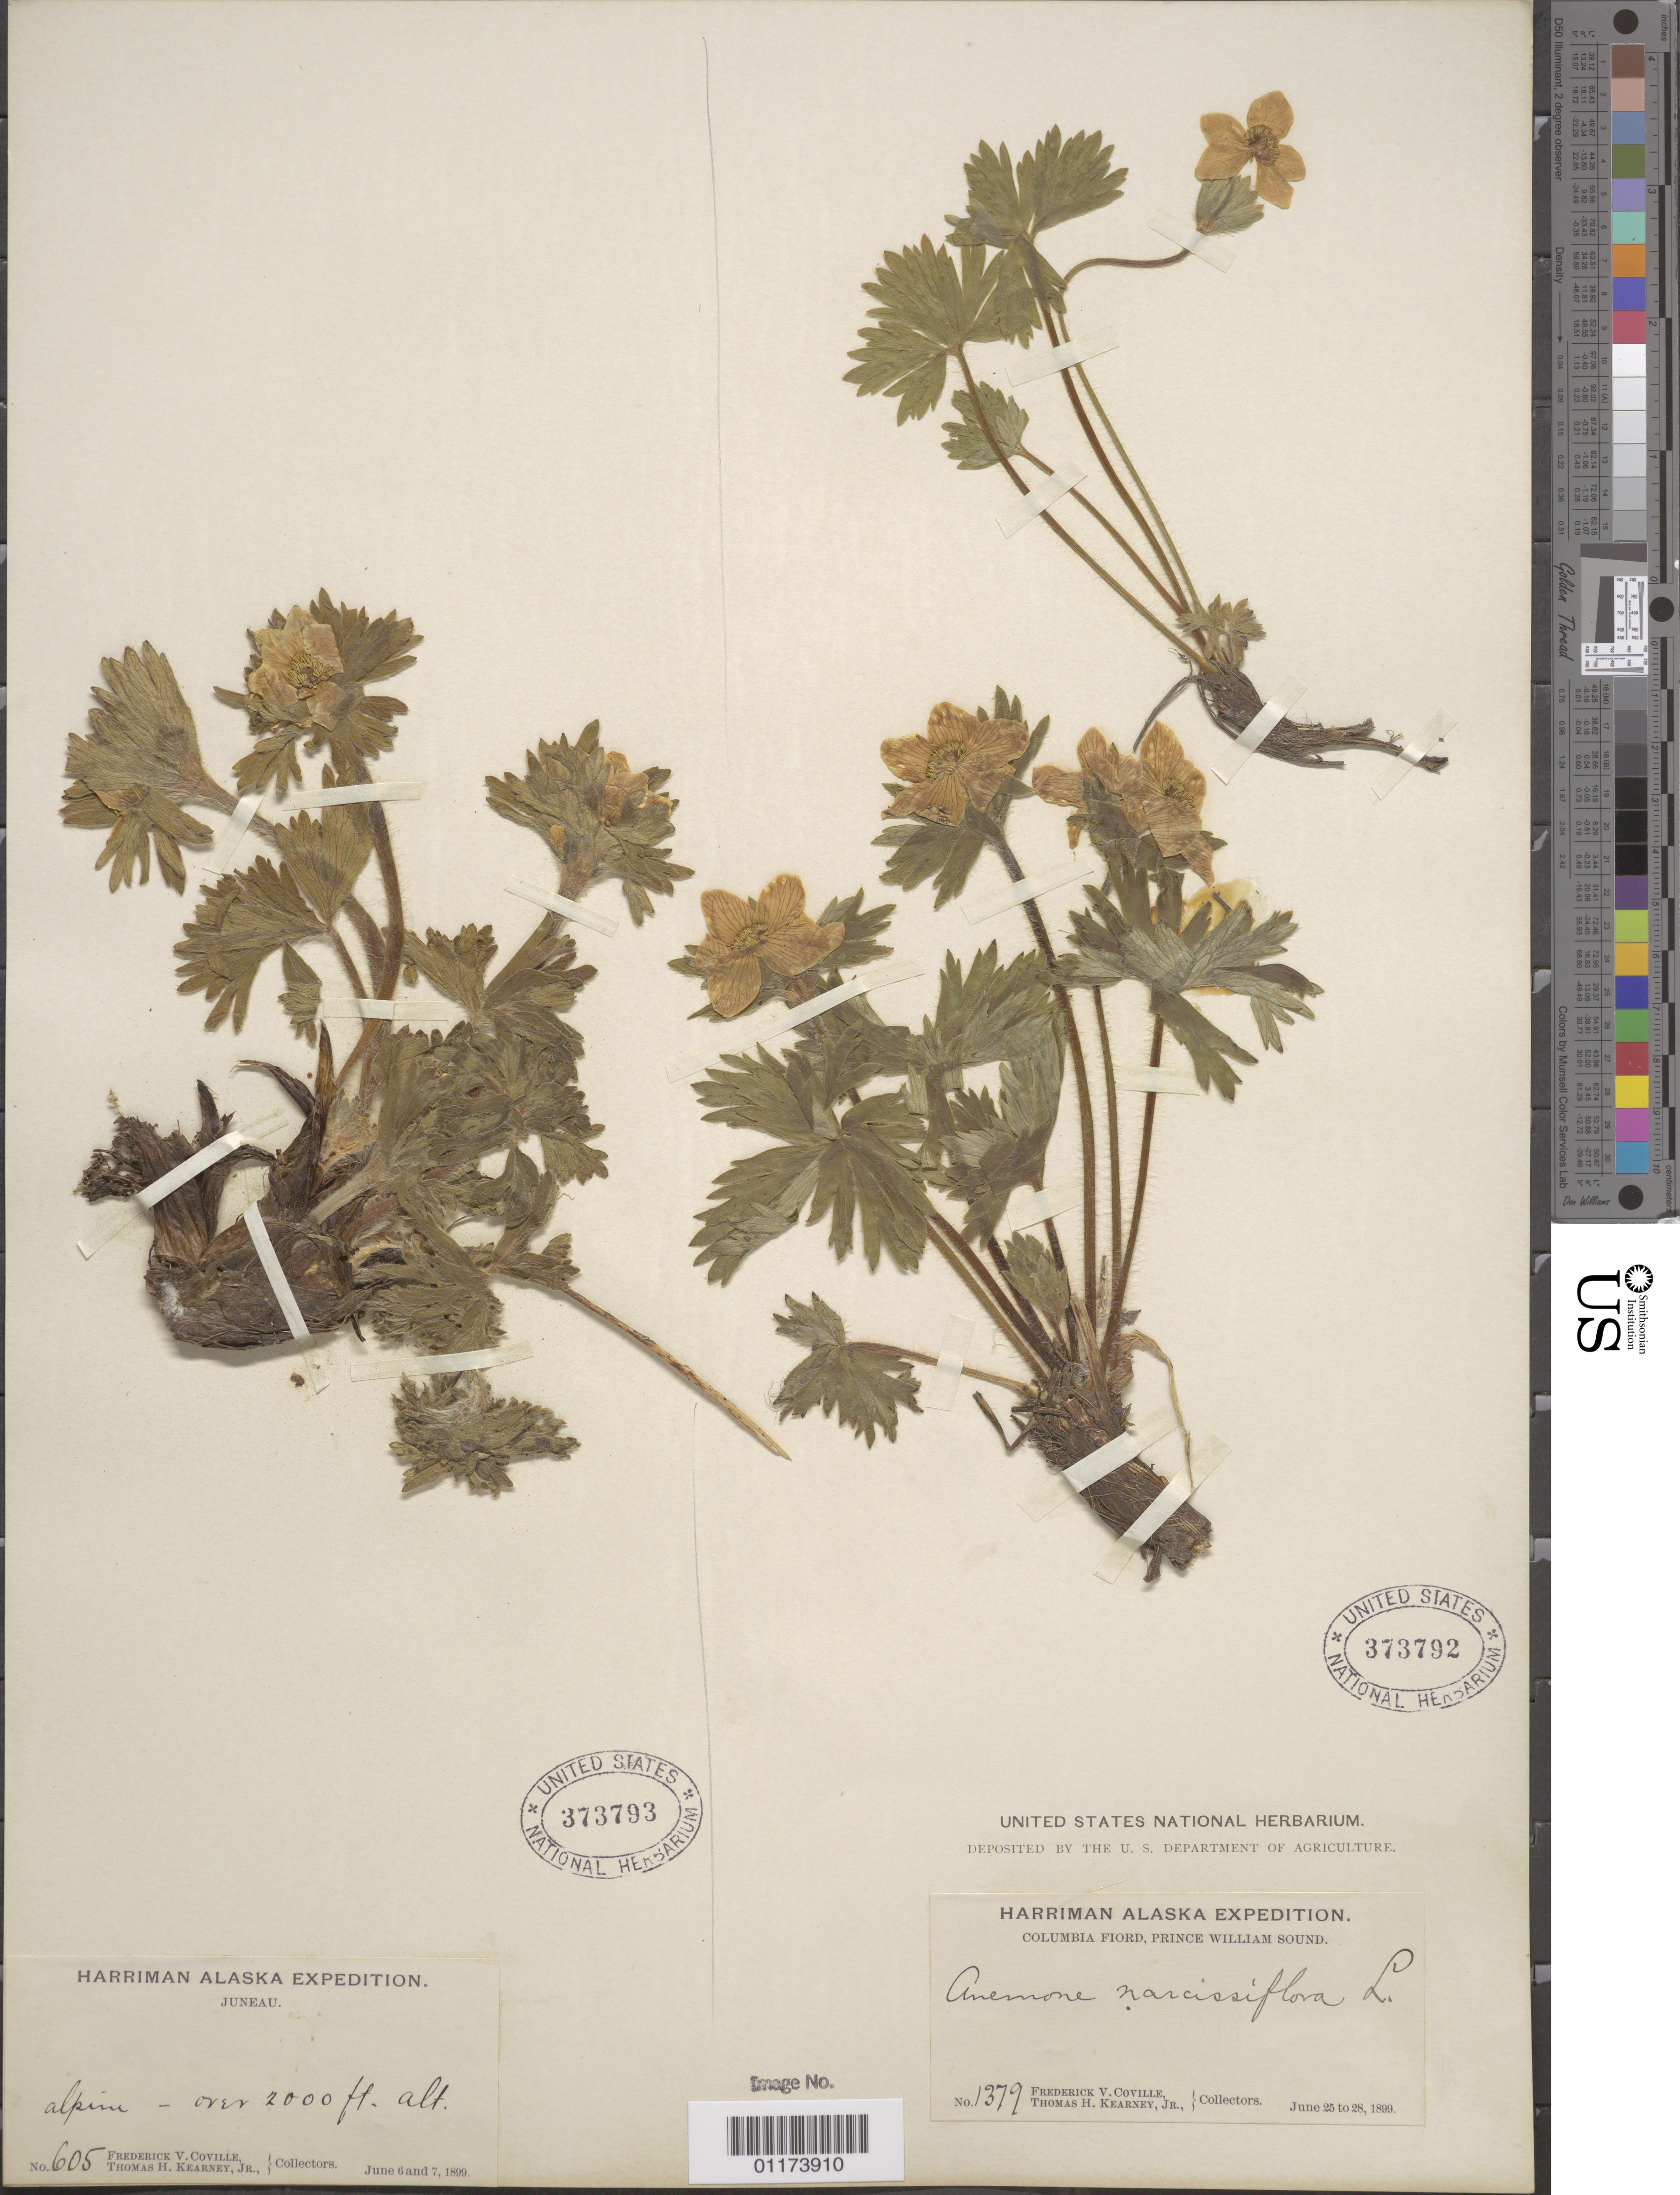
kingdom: Plantae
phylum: Tracheophyta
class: Magnoliopsida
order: Ranunculales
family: Ranunculaceae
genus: Anemone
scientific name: Anemone narcissiflora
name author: L.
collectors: F. V. Coville & T. H. Kearney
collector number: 1379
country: United States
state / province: Alaska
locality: Columbia Fiord, Prince William Sound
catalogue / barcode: US 373792